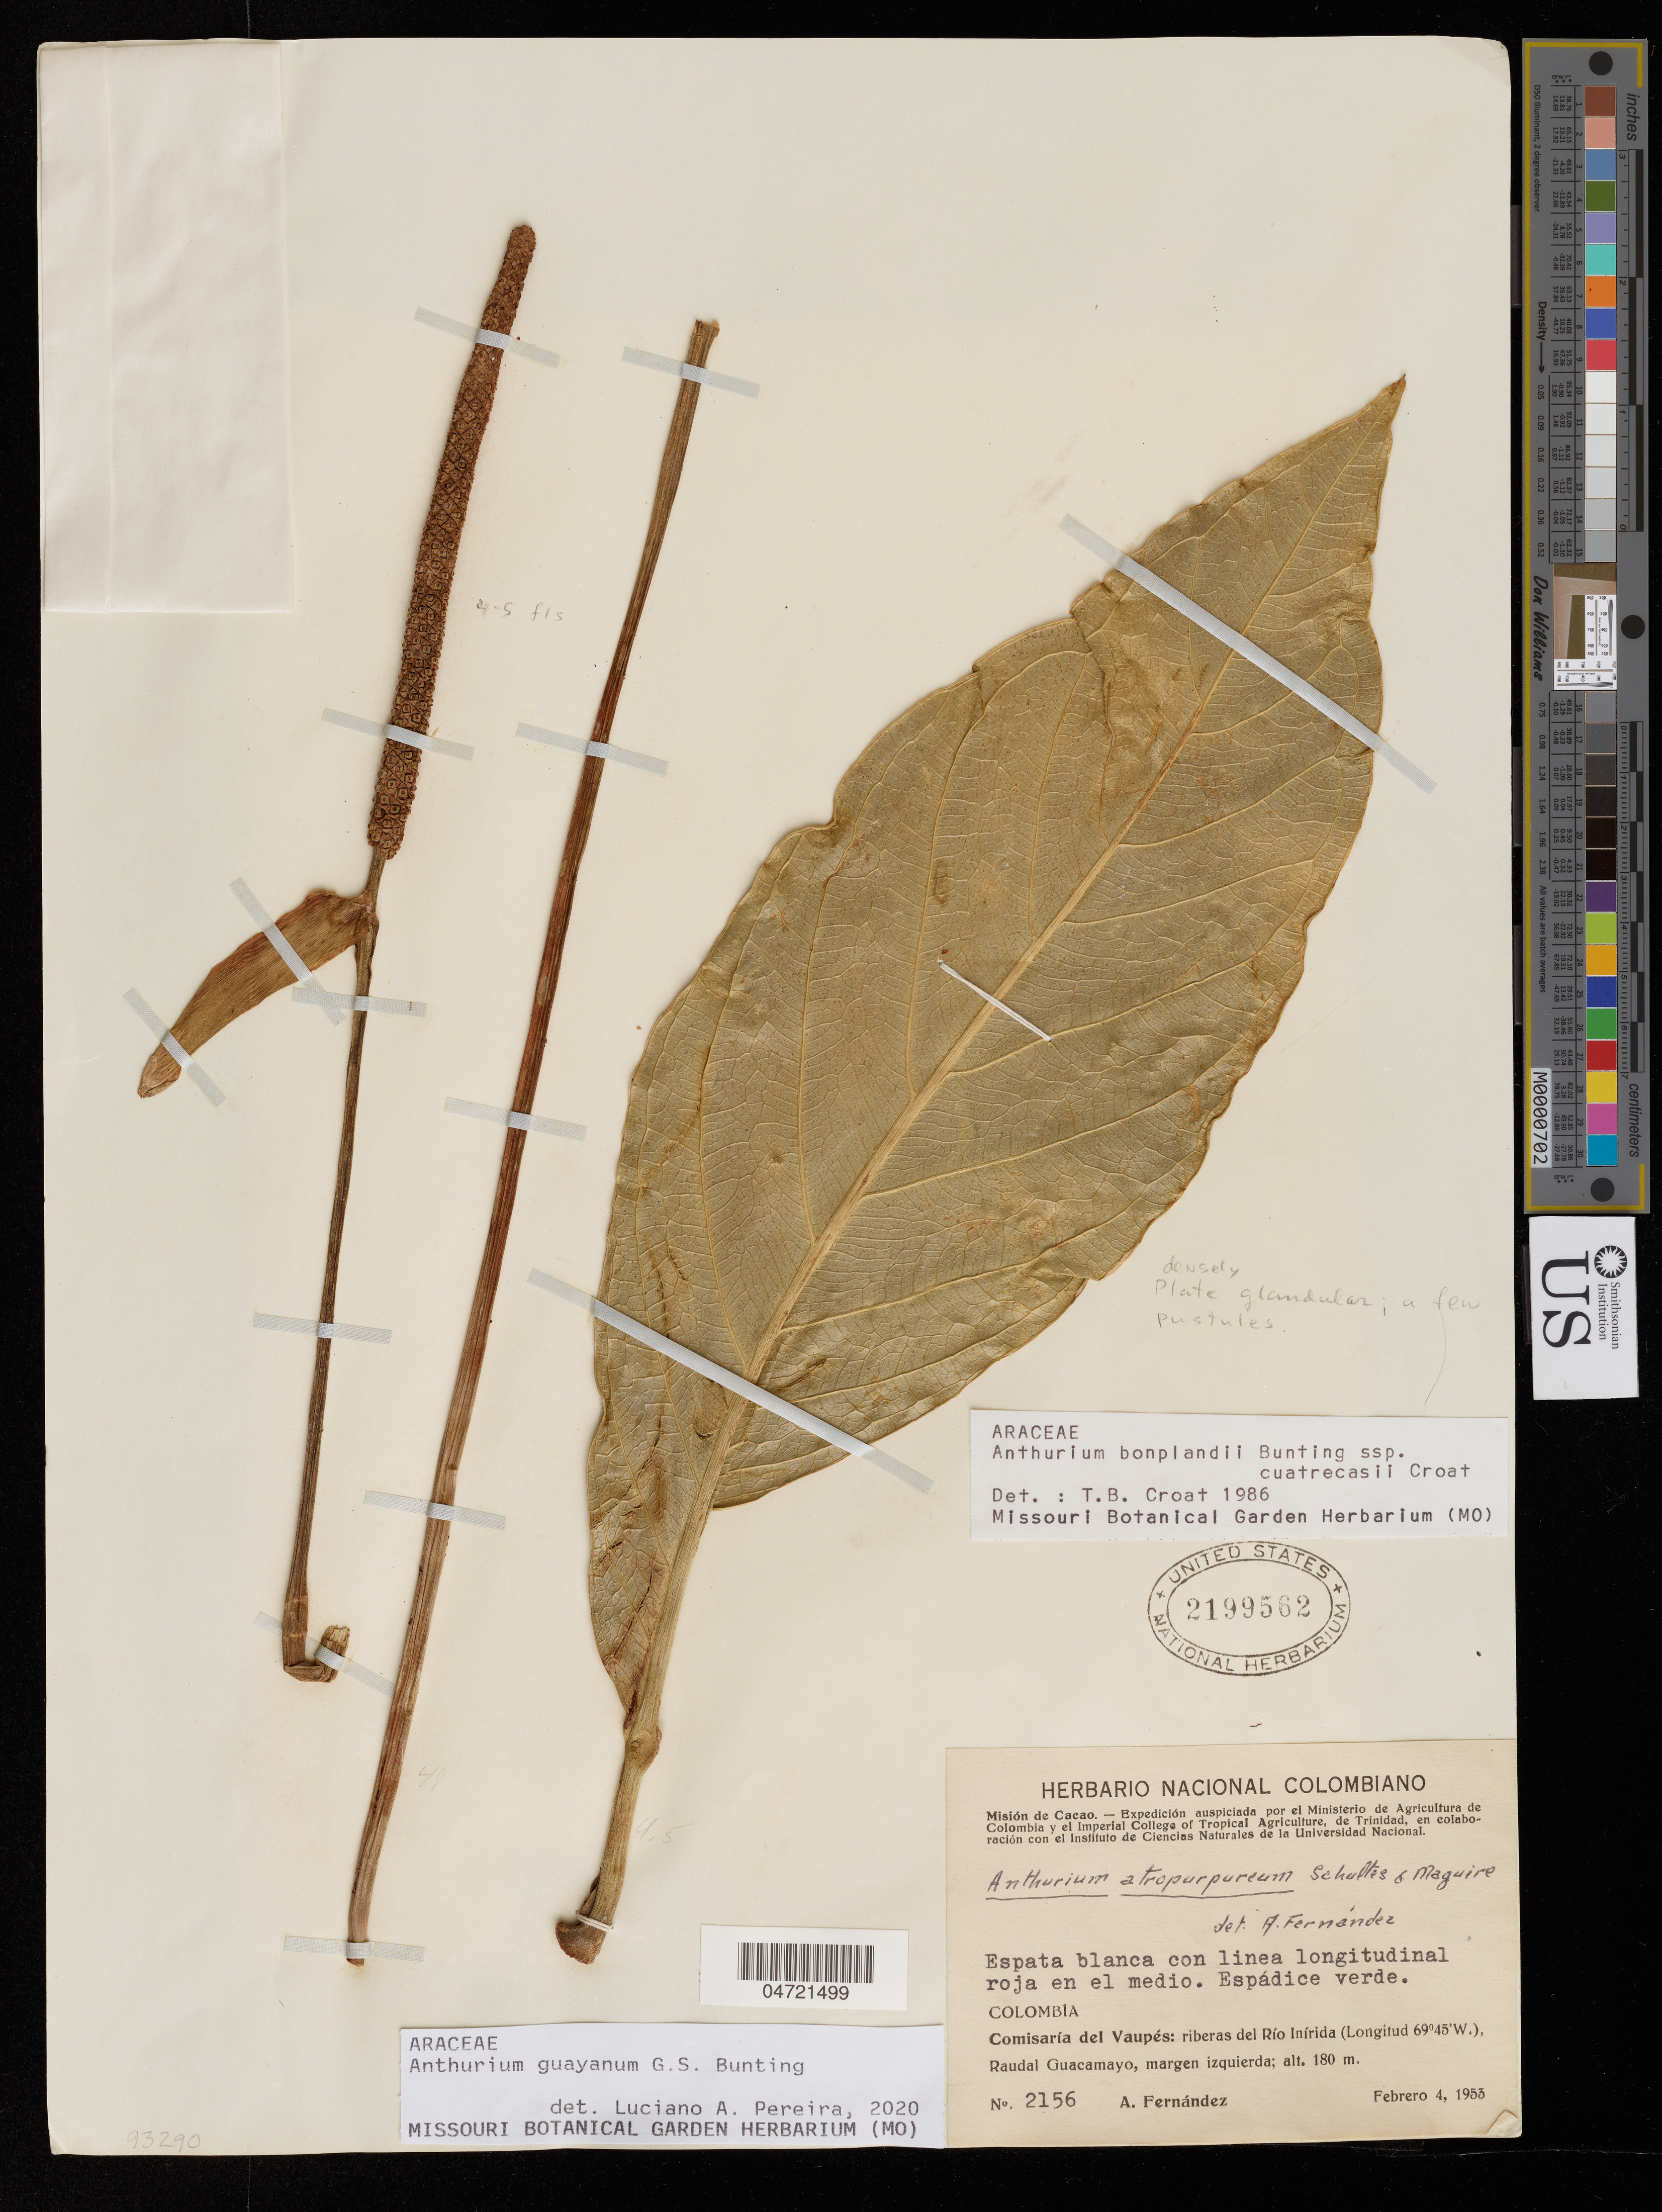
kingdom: Plantae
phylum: Tracheophyta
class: Liliopsida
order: Alismatales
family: Araceae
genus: Anthurium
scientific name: Anthurium guayanum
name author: G.S. Bunting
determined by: Pereira, Luciano Araujo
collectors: A. Fernández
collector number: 2156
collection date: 1953-02-04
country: Colombia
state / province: Vaupés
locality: Comisaría del Vaupés: riberas del Río Inírida, Raudal Guacamayo.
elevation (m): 180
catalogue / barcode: US 2199562